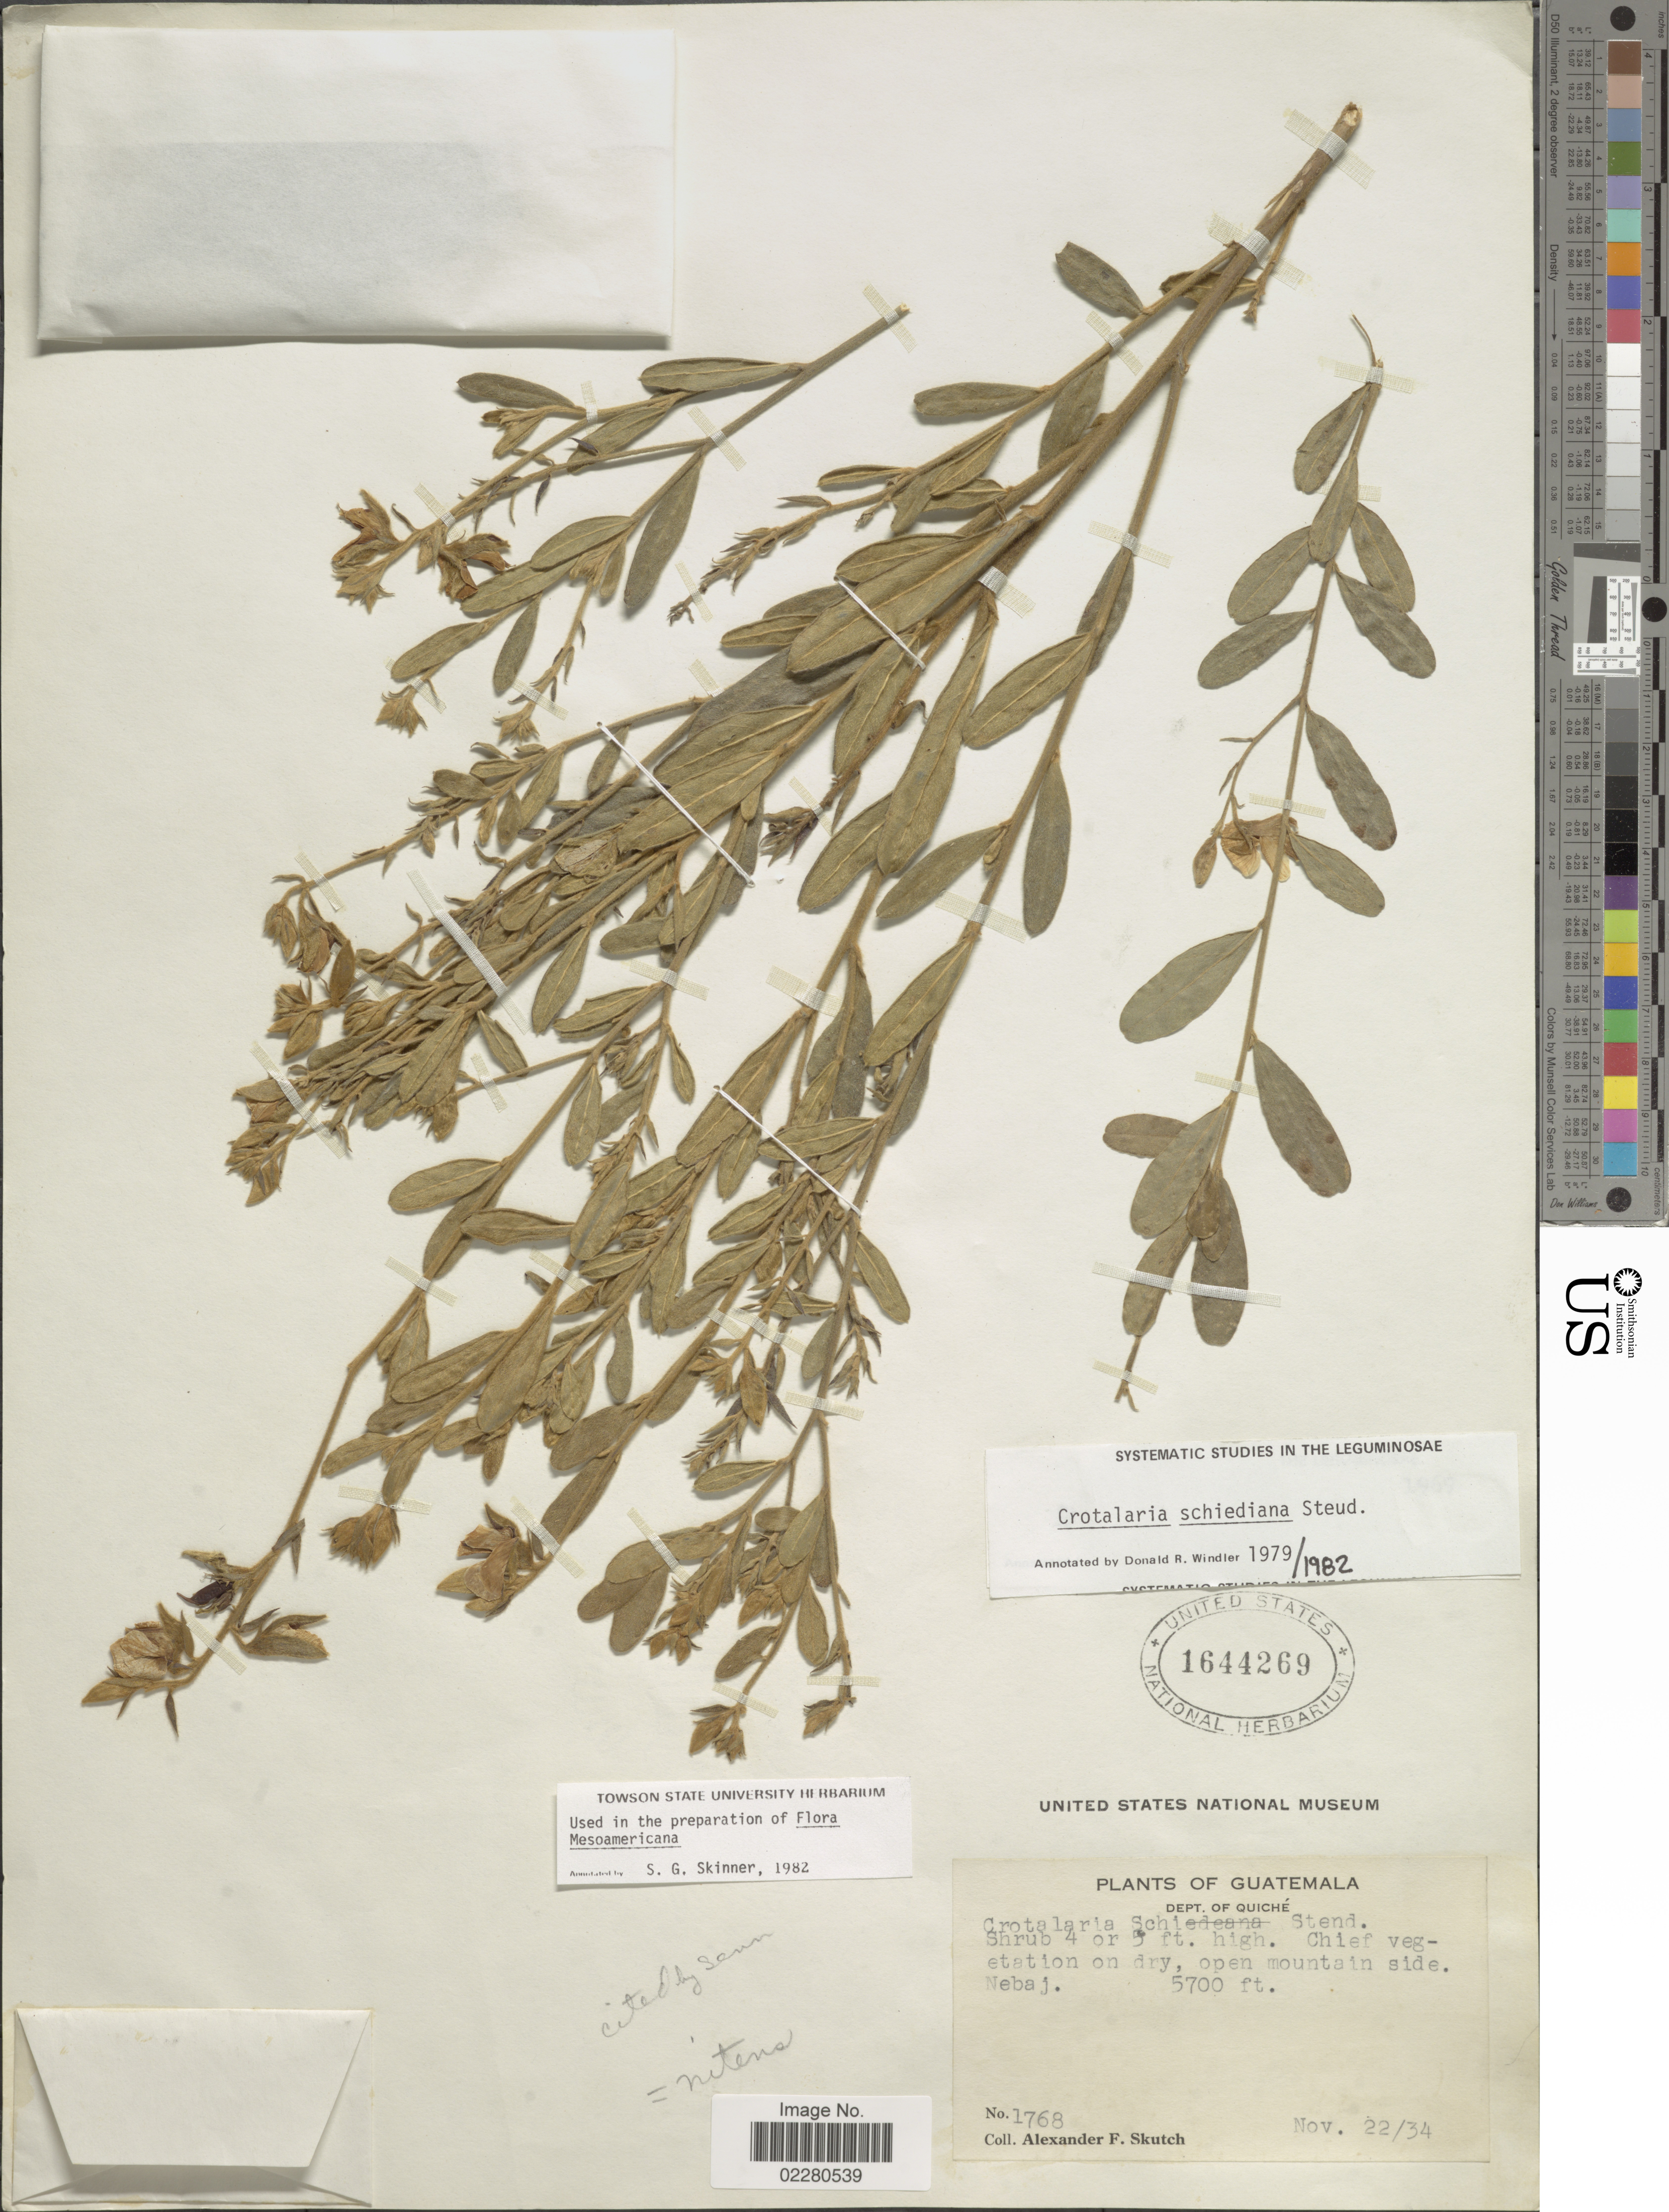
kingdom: Plantae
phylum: Tracheophyta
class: Magnoliopsida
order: Fabales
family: Fabaceae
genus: Crotalaria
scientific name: Crotalaria schiedeana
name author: Steud.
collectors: A. F. Skutch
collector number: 1768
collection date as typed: Transcribed d/m/y: 22/11/34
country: Guatemala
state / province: El Quiché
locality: Dept. of Quiché. Chief vegetation on dry, open mountain side. Nebaj.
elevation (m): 1737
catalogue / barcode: US 1644269